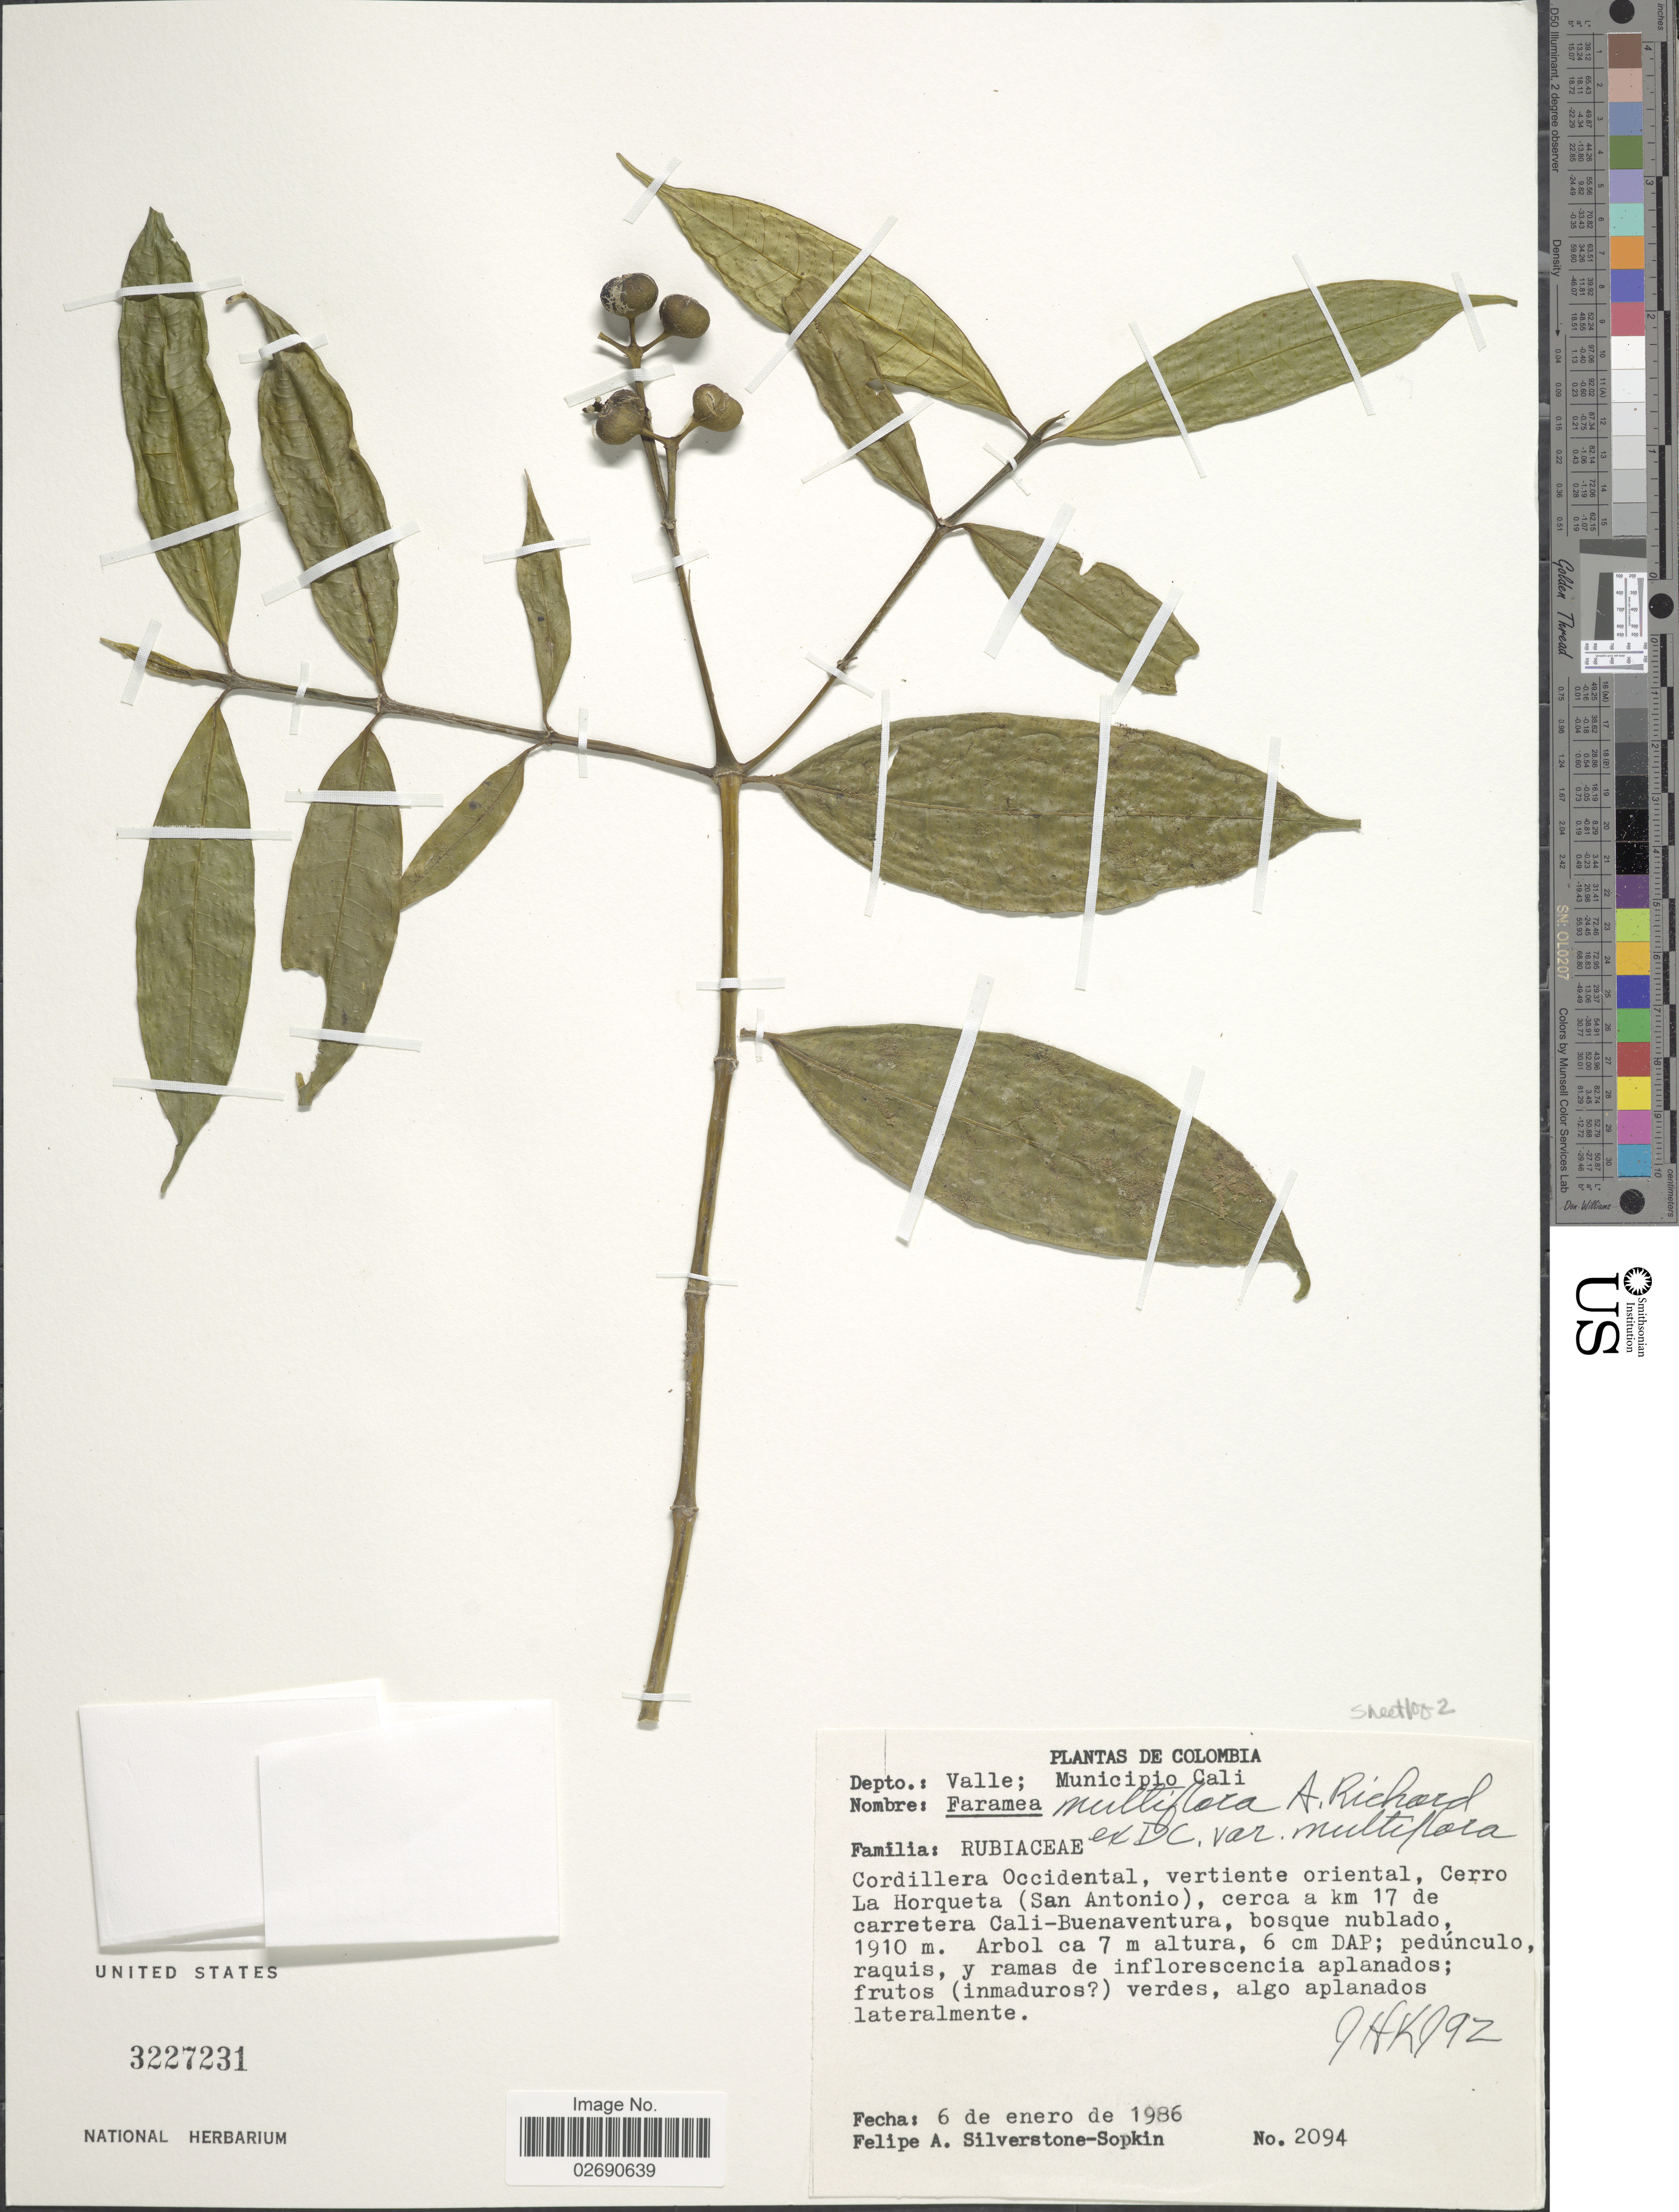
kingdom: Plantae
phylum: Tracheophyta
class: Magnoliopsida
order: Gentianales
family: Rubiaceae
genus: Faramea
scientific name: Faramea multiflora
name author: A. Rich. ex DC.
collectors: P. A. Silverstone-Sopkin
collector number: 2094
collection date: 1986-01-06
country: Colombia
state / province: Valle del Cauca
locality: Depto: Valle; Municipio Cali, Cordillera Occidental, vertiente oriental, Cerro La Horqueta (San Antonio), cerca a km 17 de carretera Cali-Buenaventura, bosque nublado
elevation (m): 1910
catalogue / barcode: US 3227231